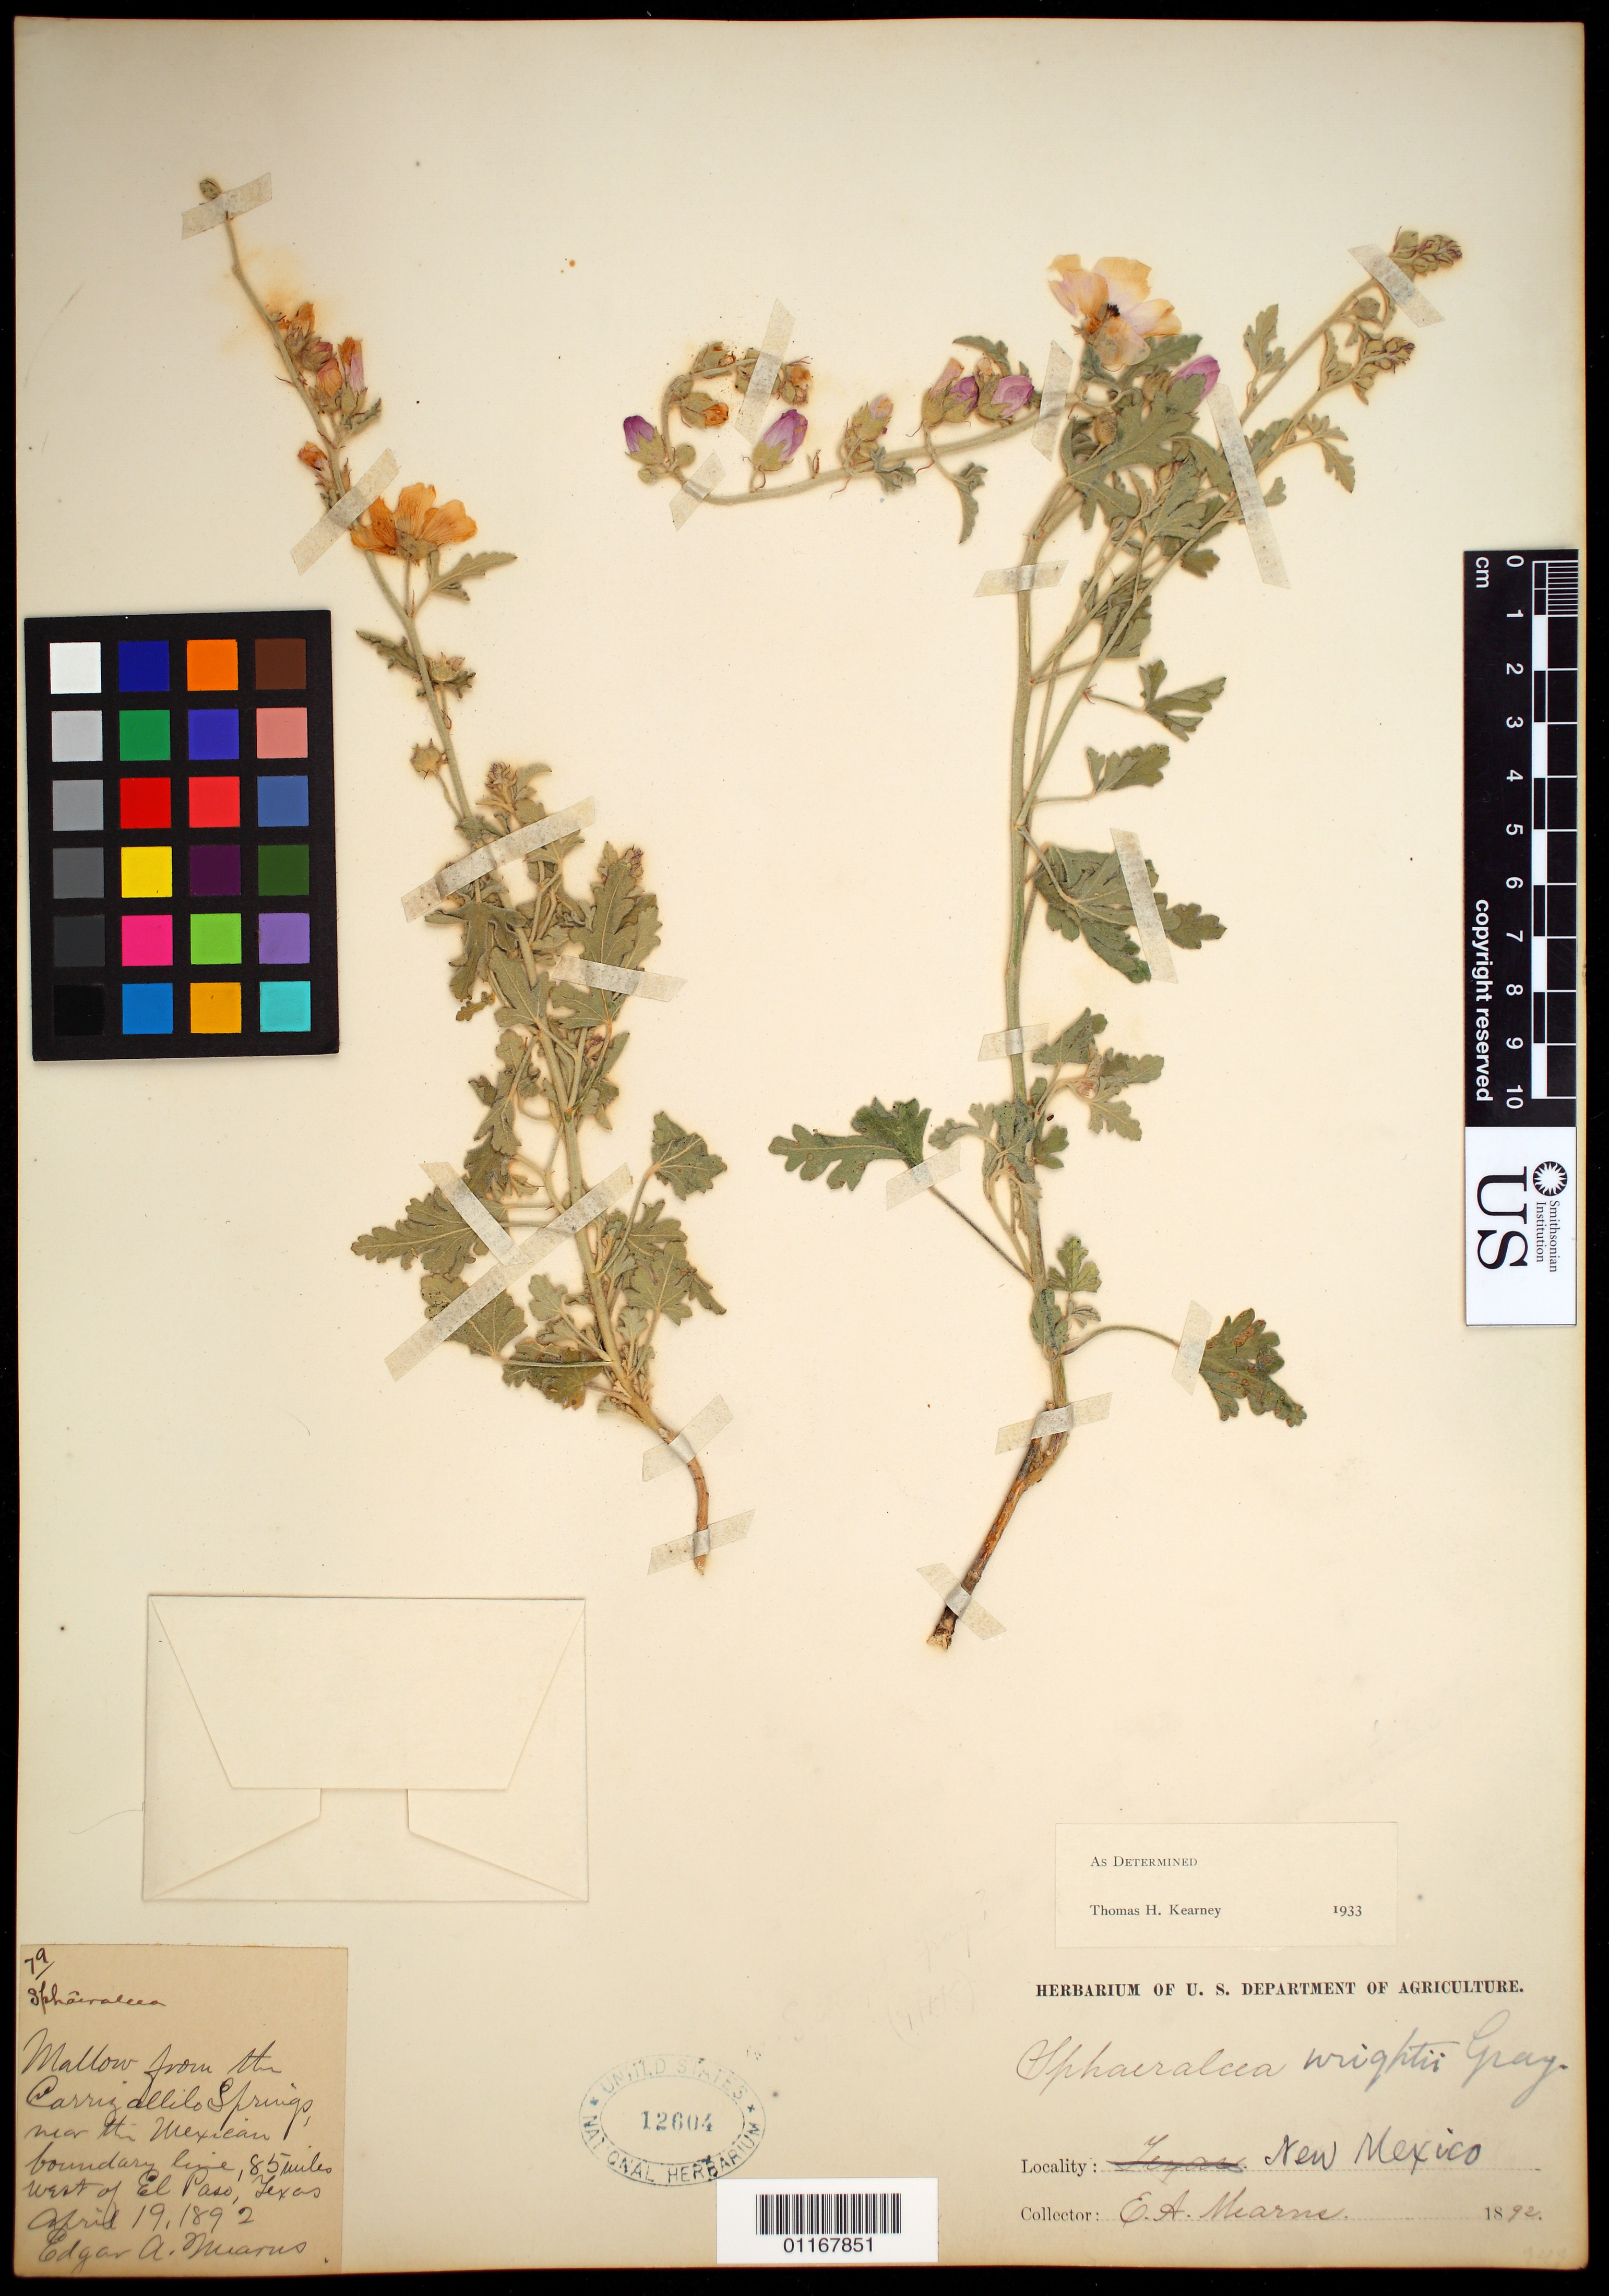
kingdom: Plantae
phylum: Tracheophyta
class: Magnoliopsida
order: Malvales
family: Malvaceae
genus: Sphaeralcea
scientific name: Sphaeralcea wrightii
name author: A. Gray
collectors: E. A. Mearns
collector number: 79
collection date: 1892-04-19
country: United States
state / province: New Mexico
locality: Carrizalito Springs, 85 miles west of El Paso, Texas.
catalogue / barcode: US 12604